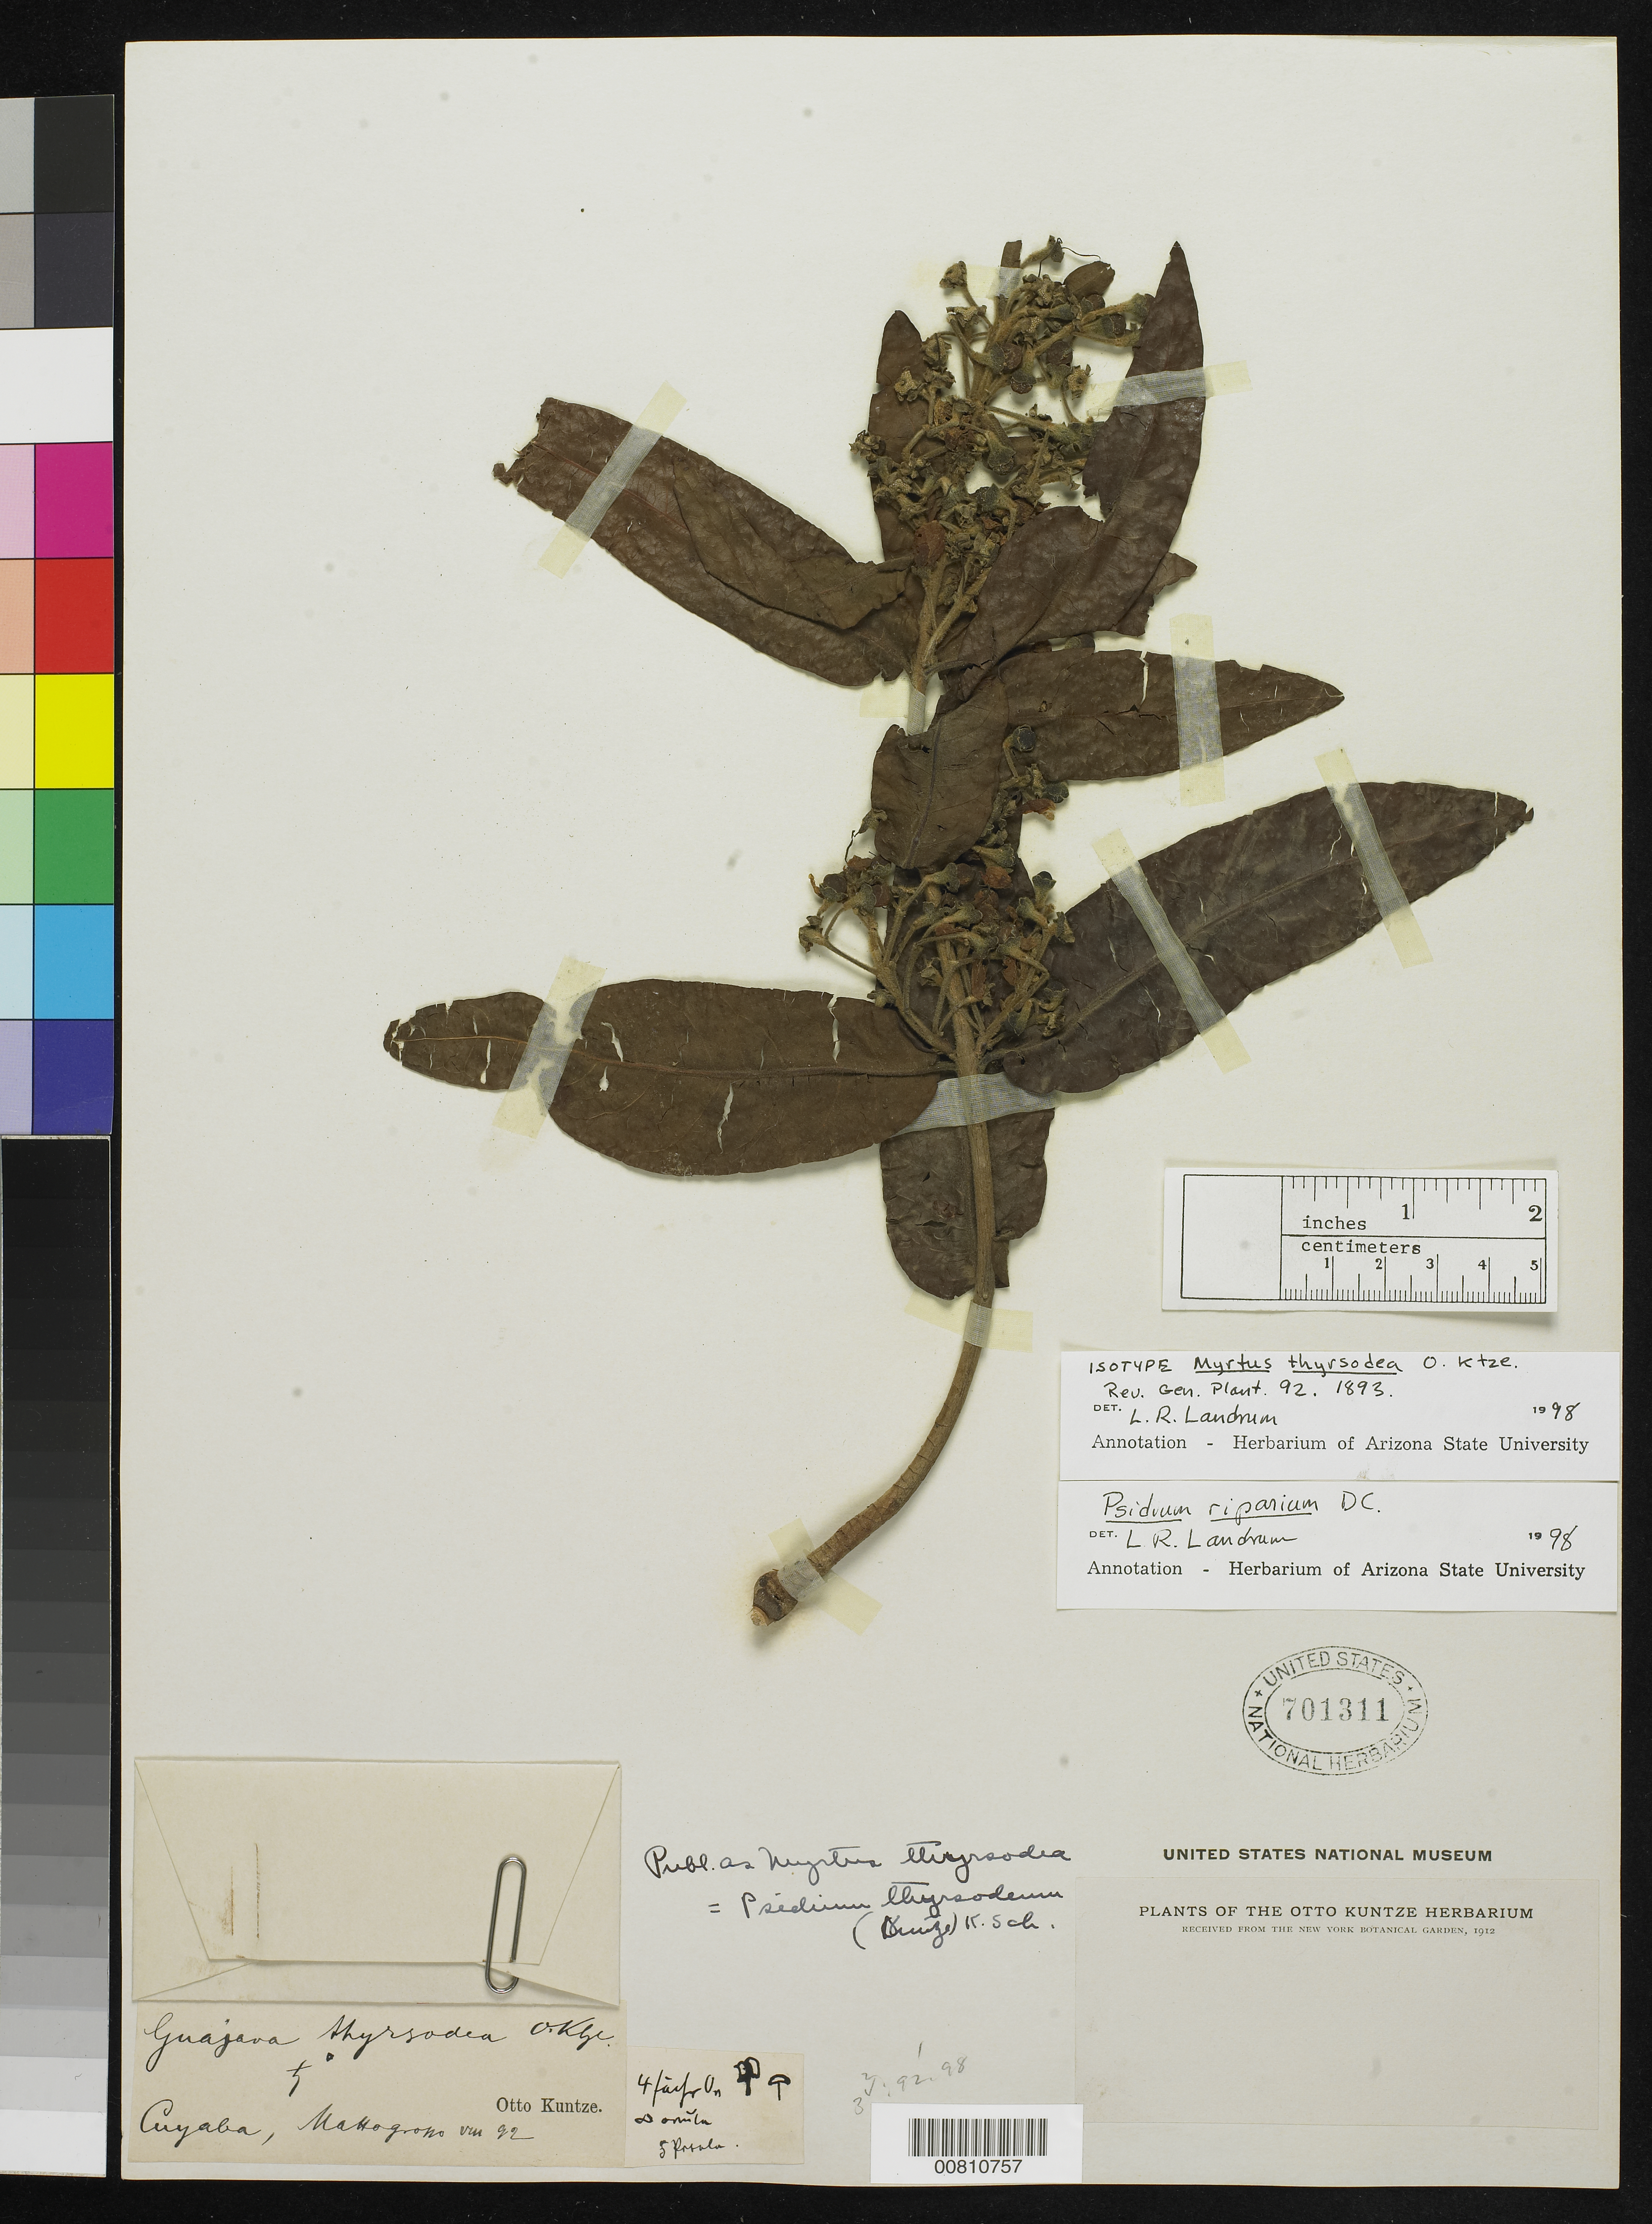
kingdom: Plantae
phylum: Tracheophyta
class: Magnoliopsida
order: Myrtales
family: Myrtaceae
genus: Myrtus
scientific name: Myrtus thyrsodea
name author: Kuntze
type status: Isotype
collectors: C.E.O. Kuntze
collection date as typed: Aug 1892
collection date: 1892-08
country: Brazil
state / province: Mato Grosso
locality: Cuyaba.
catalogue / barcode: US 701311